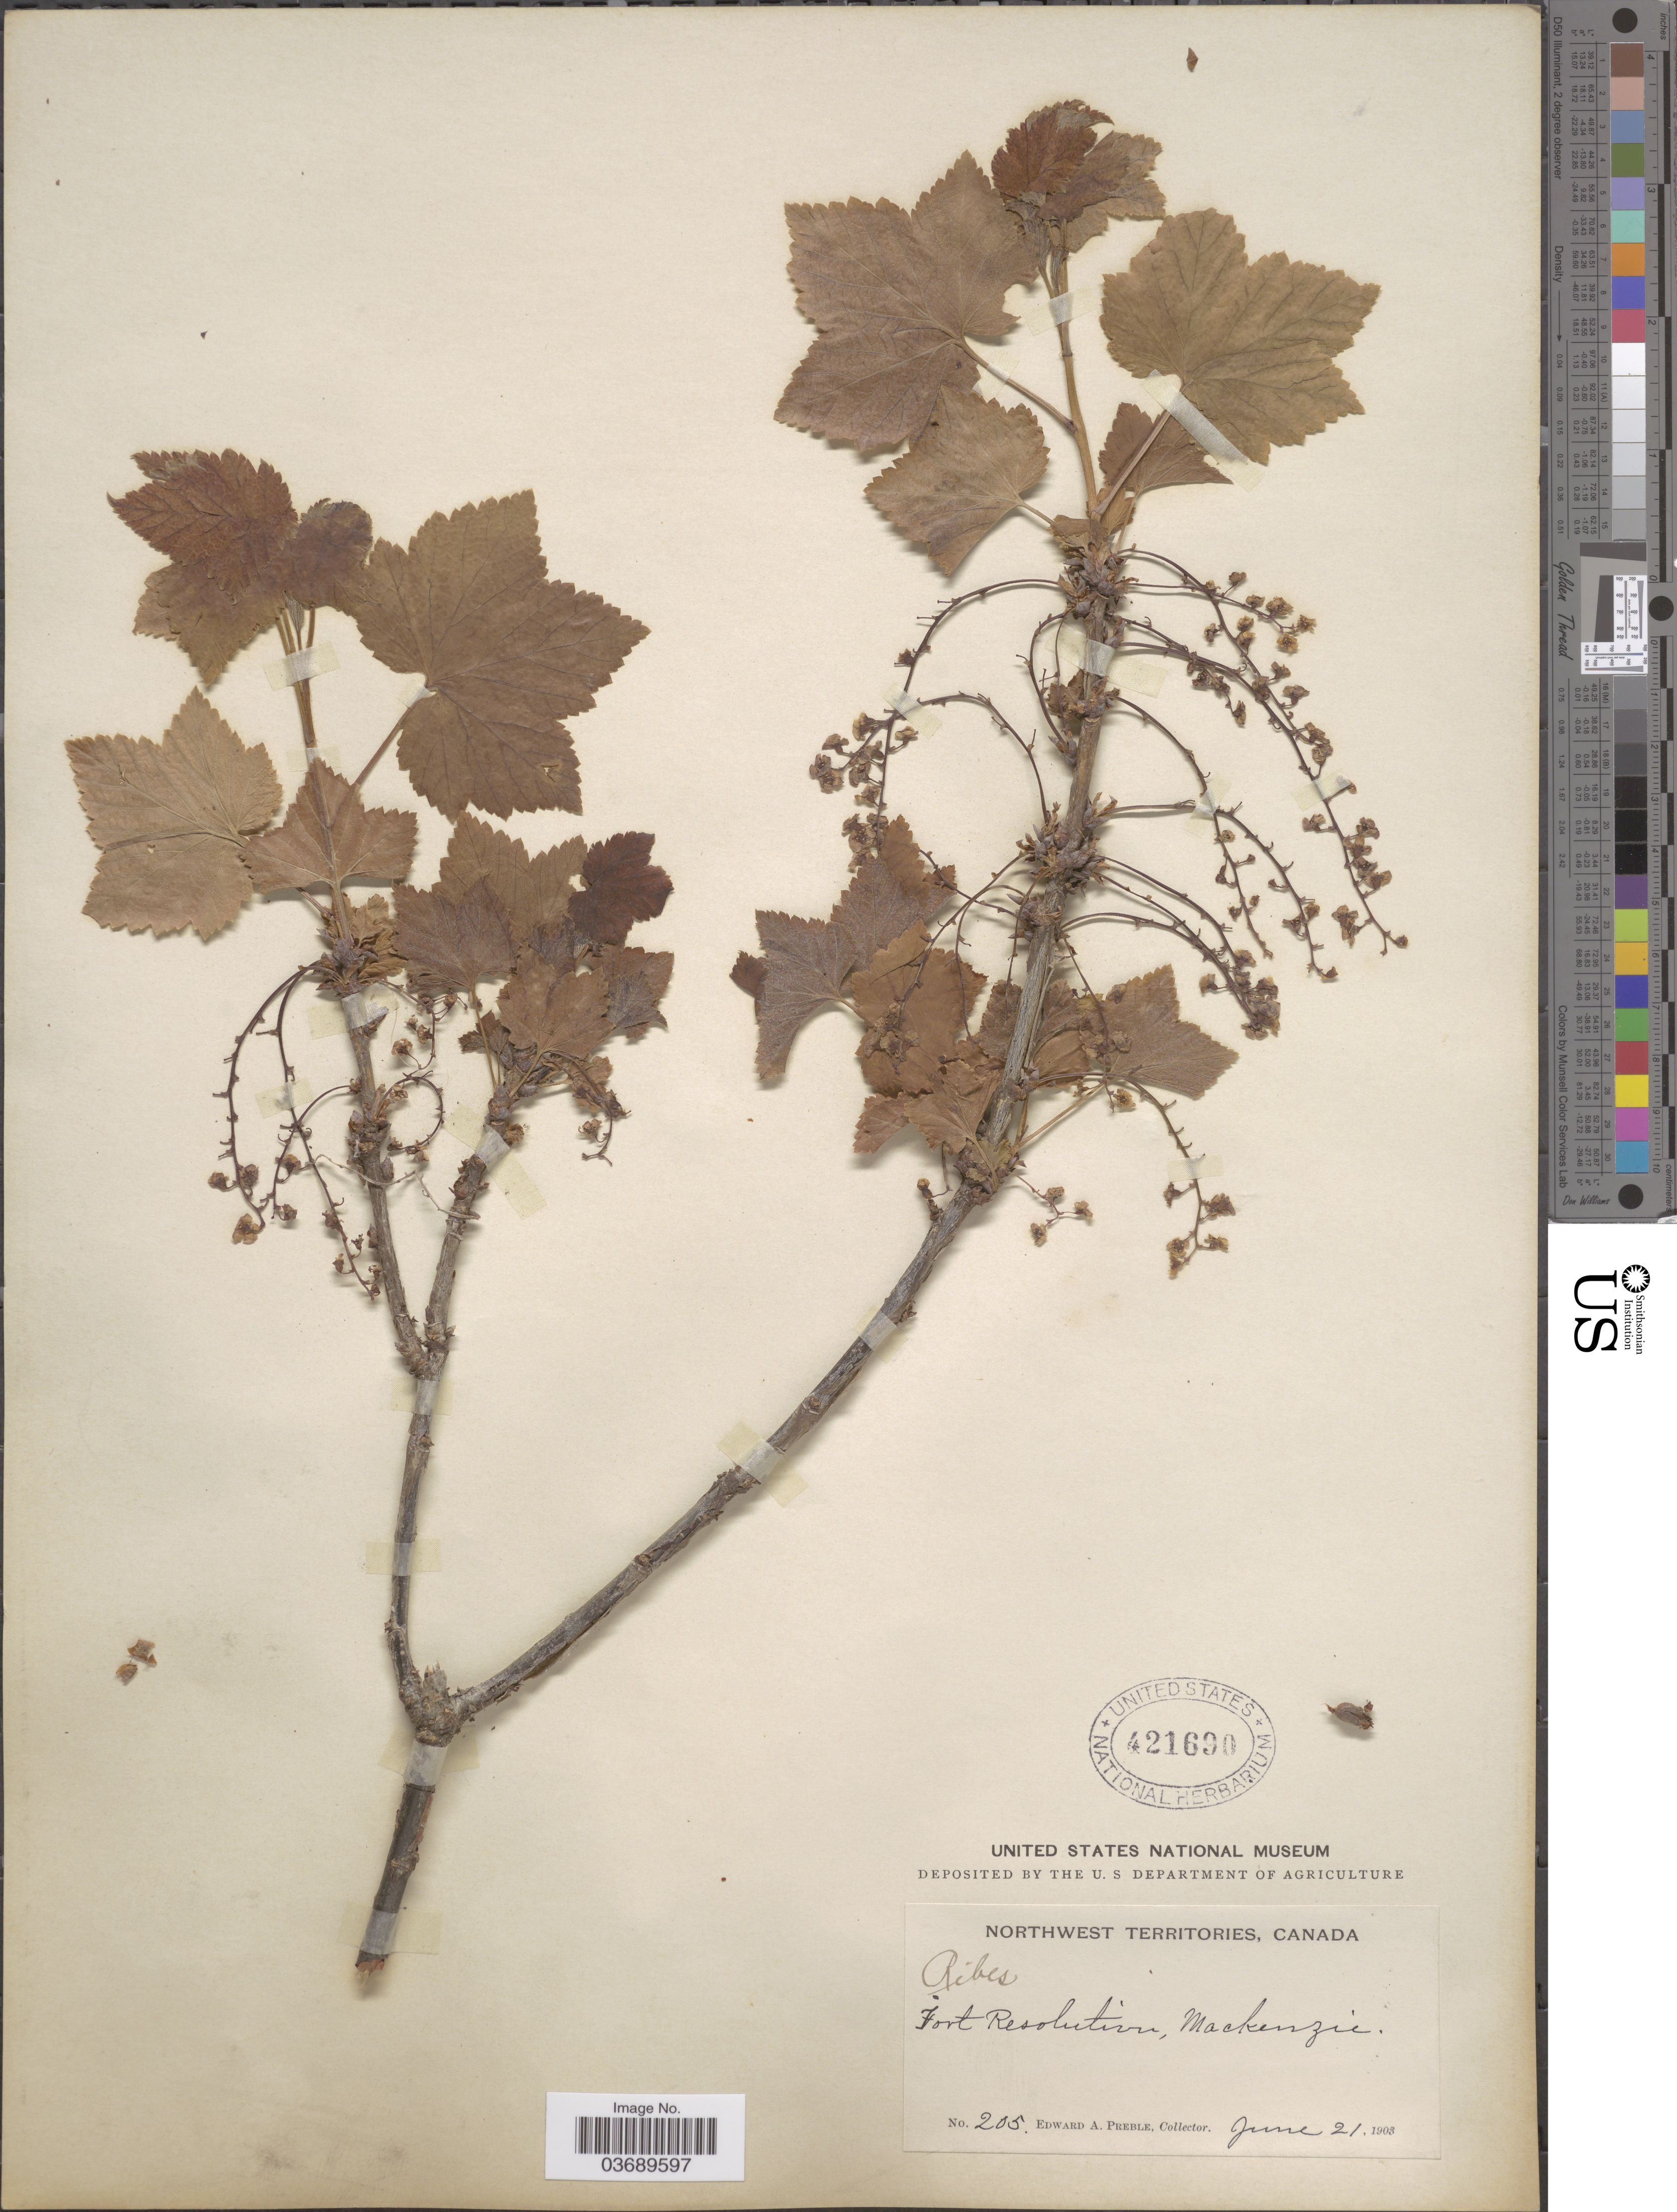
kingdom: Plantae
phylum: Tracheophyta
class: Magnoliopsida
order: Saxifragales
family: Grossulariaceae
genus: Ribes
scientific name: Ribes sp.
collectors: E. Preble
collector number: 205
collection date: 1903-06-21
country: Canada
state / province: Northwest Territories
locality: Fort Resolution, Mackenzie.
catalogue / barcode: US 421690